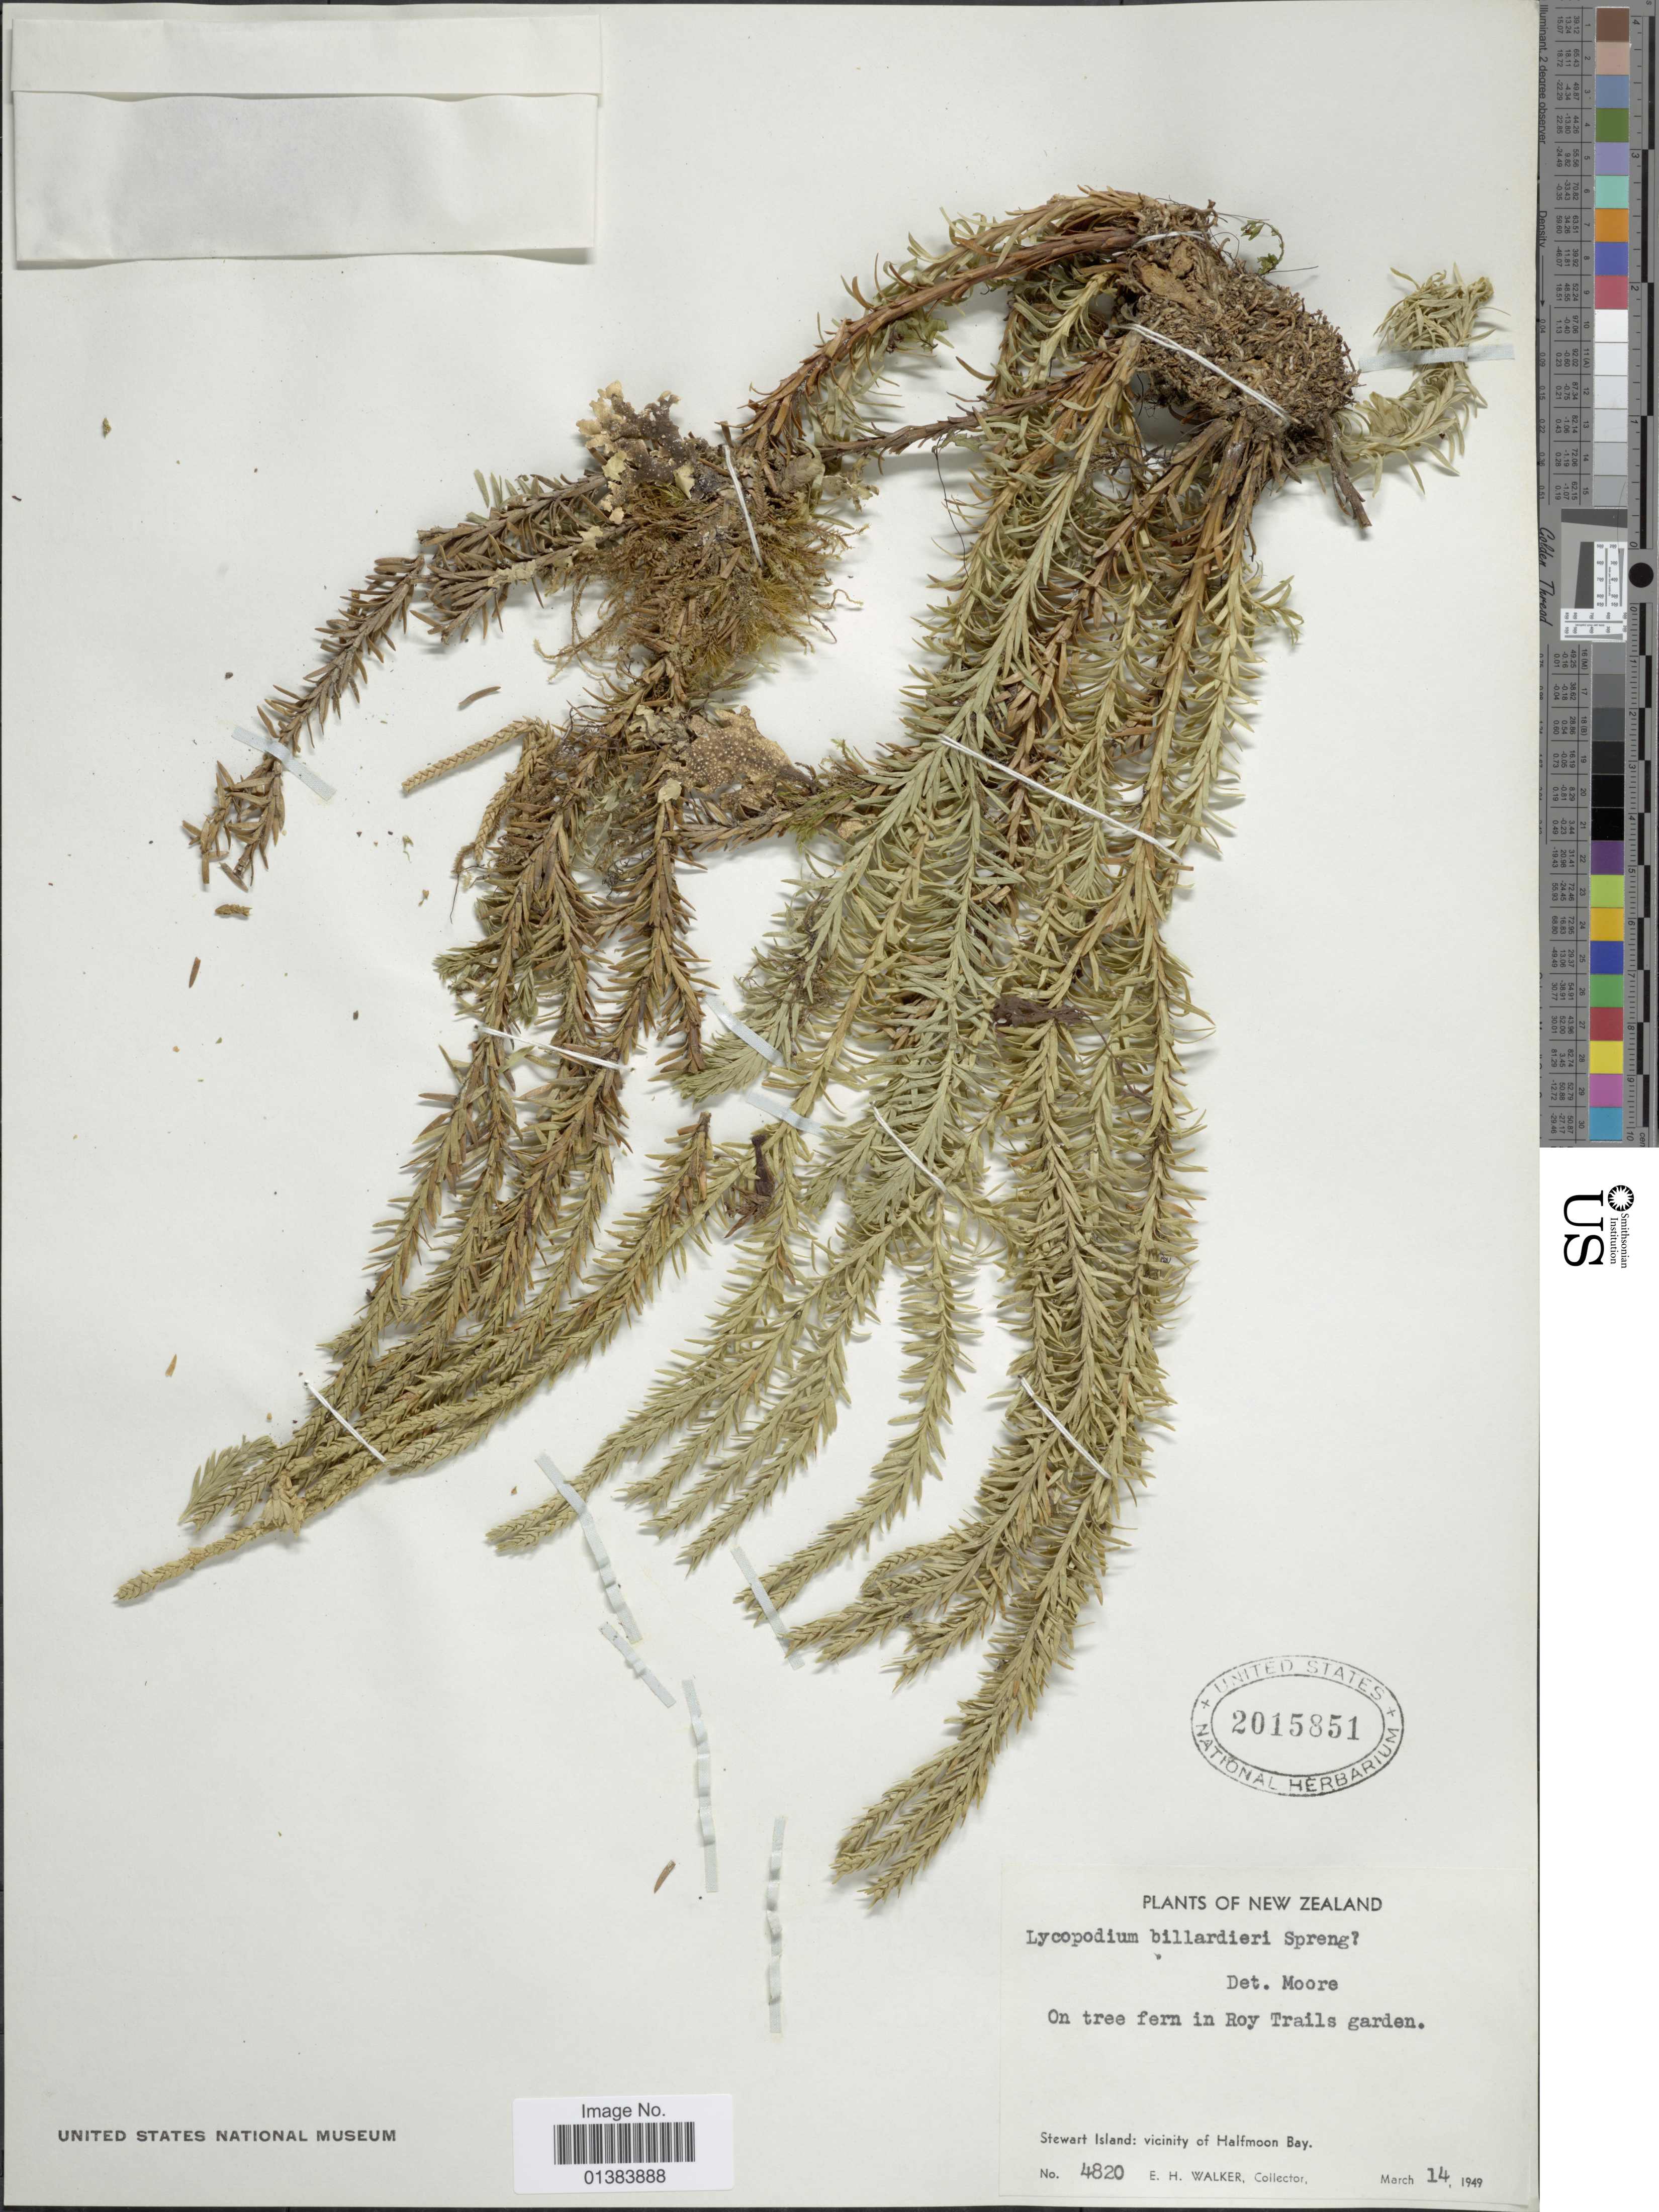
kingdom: Plantae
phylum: Tracheophyta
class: Lycopodiopsida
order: Lycopodiales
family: Lycopodiaceae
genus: Phlegmariurus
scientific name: Phlegmariurus varius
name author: (R. Br.) A. R. Field & Bostock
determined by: Field, A. R.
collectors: E. H. Walker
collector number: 4820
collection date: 1949-03-14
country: New Zealand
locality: Stewart Island: Vicinity of Halfmoon Bay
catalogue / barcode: US 2015851